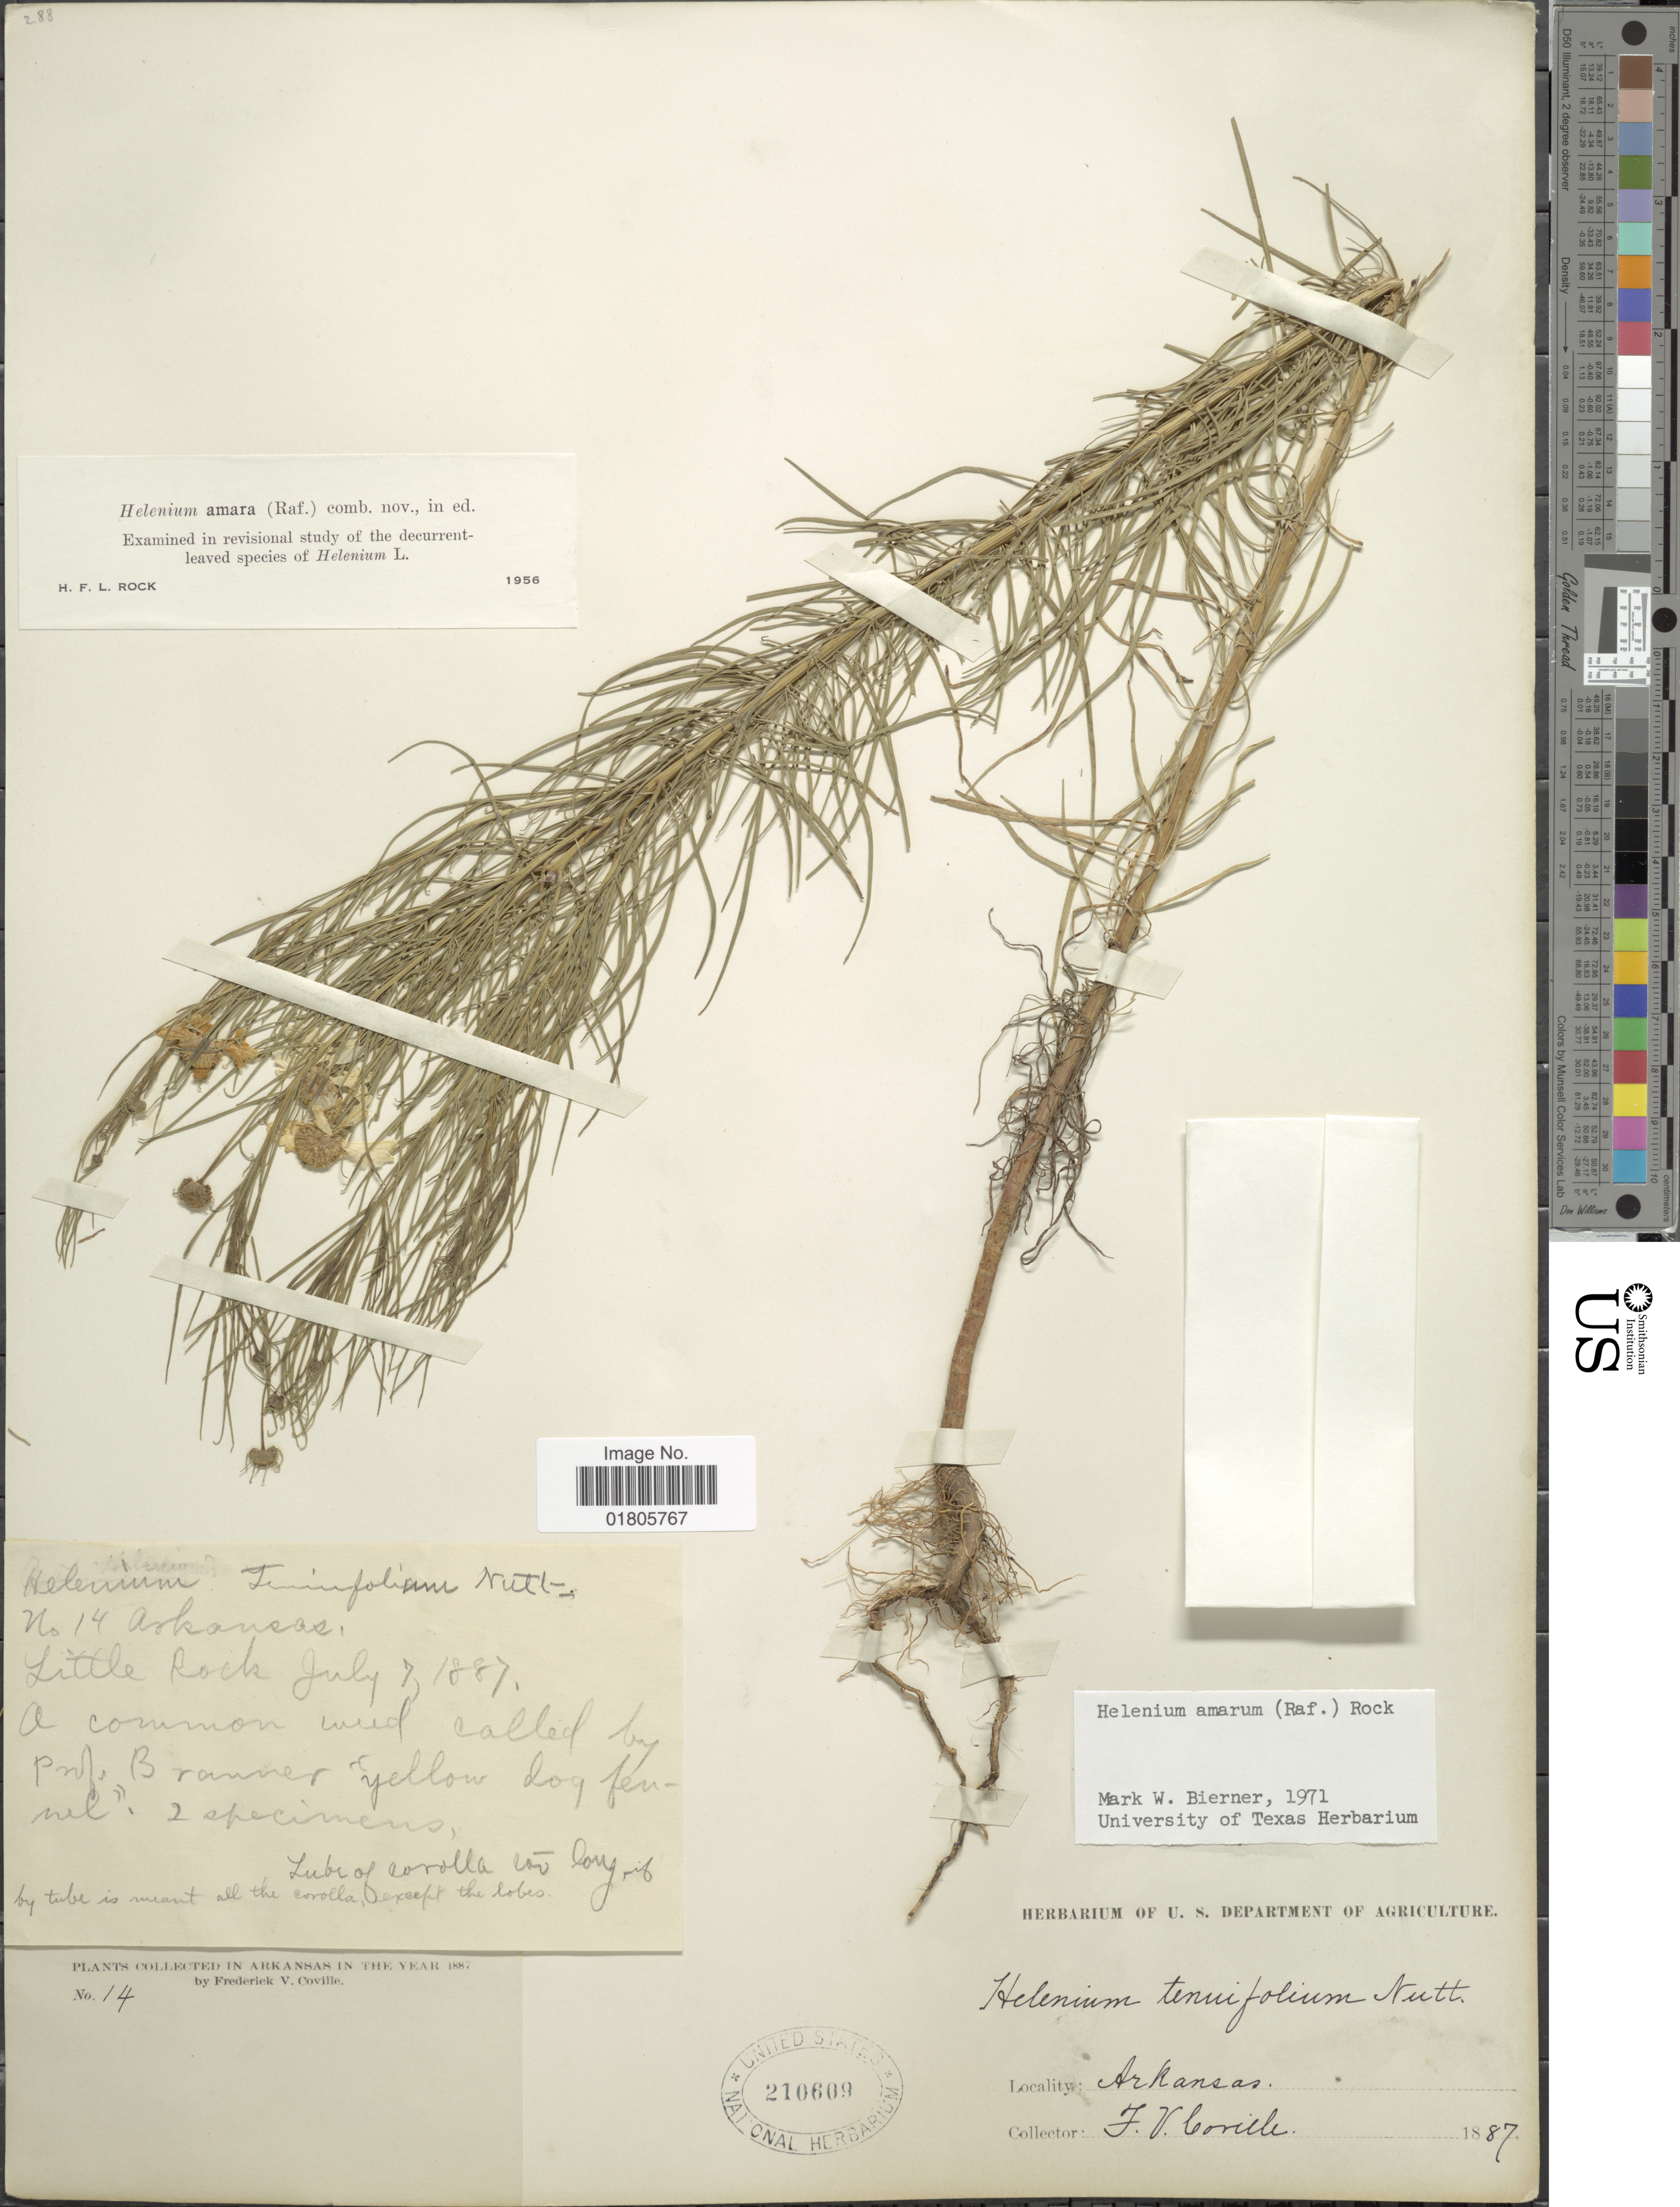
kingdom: Plantae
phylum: Tracheophyta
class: Magnoliopsida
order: Asterales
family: Asteraceae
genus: Helenium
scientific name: Helenium amarum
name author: (Raf.) H. Rock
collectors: F. V. Coville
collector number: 14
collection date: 1887-07-07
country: United States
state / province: Arkansas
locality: Little Rock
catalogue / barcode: US 210609